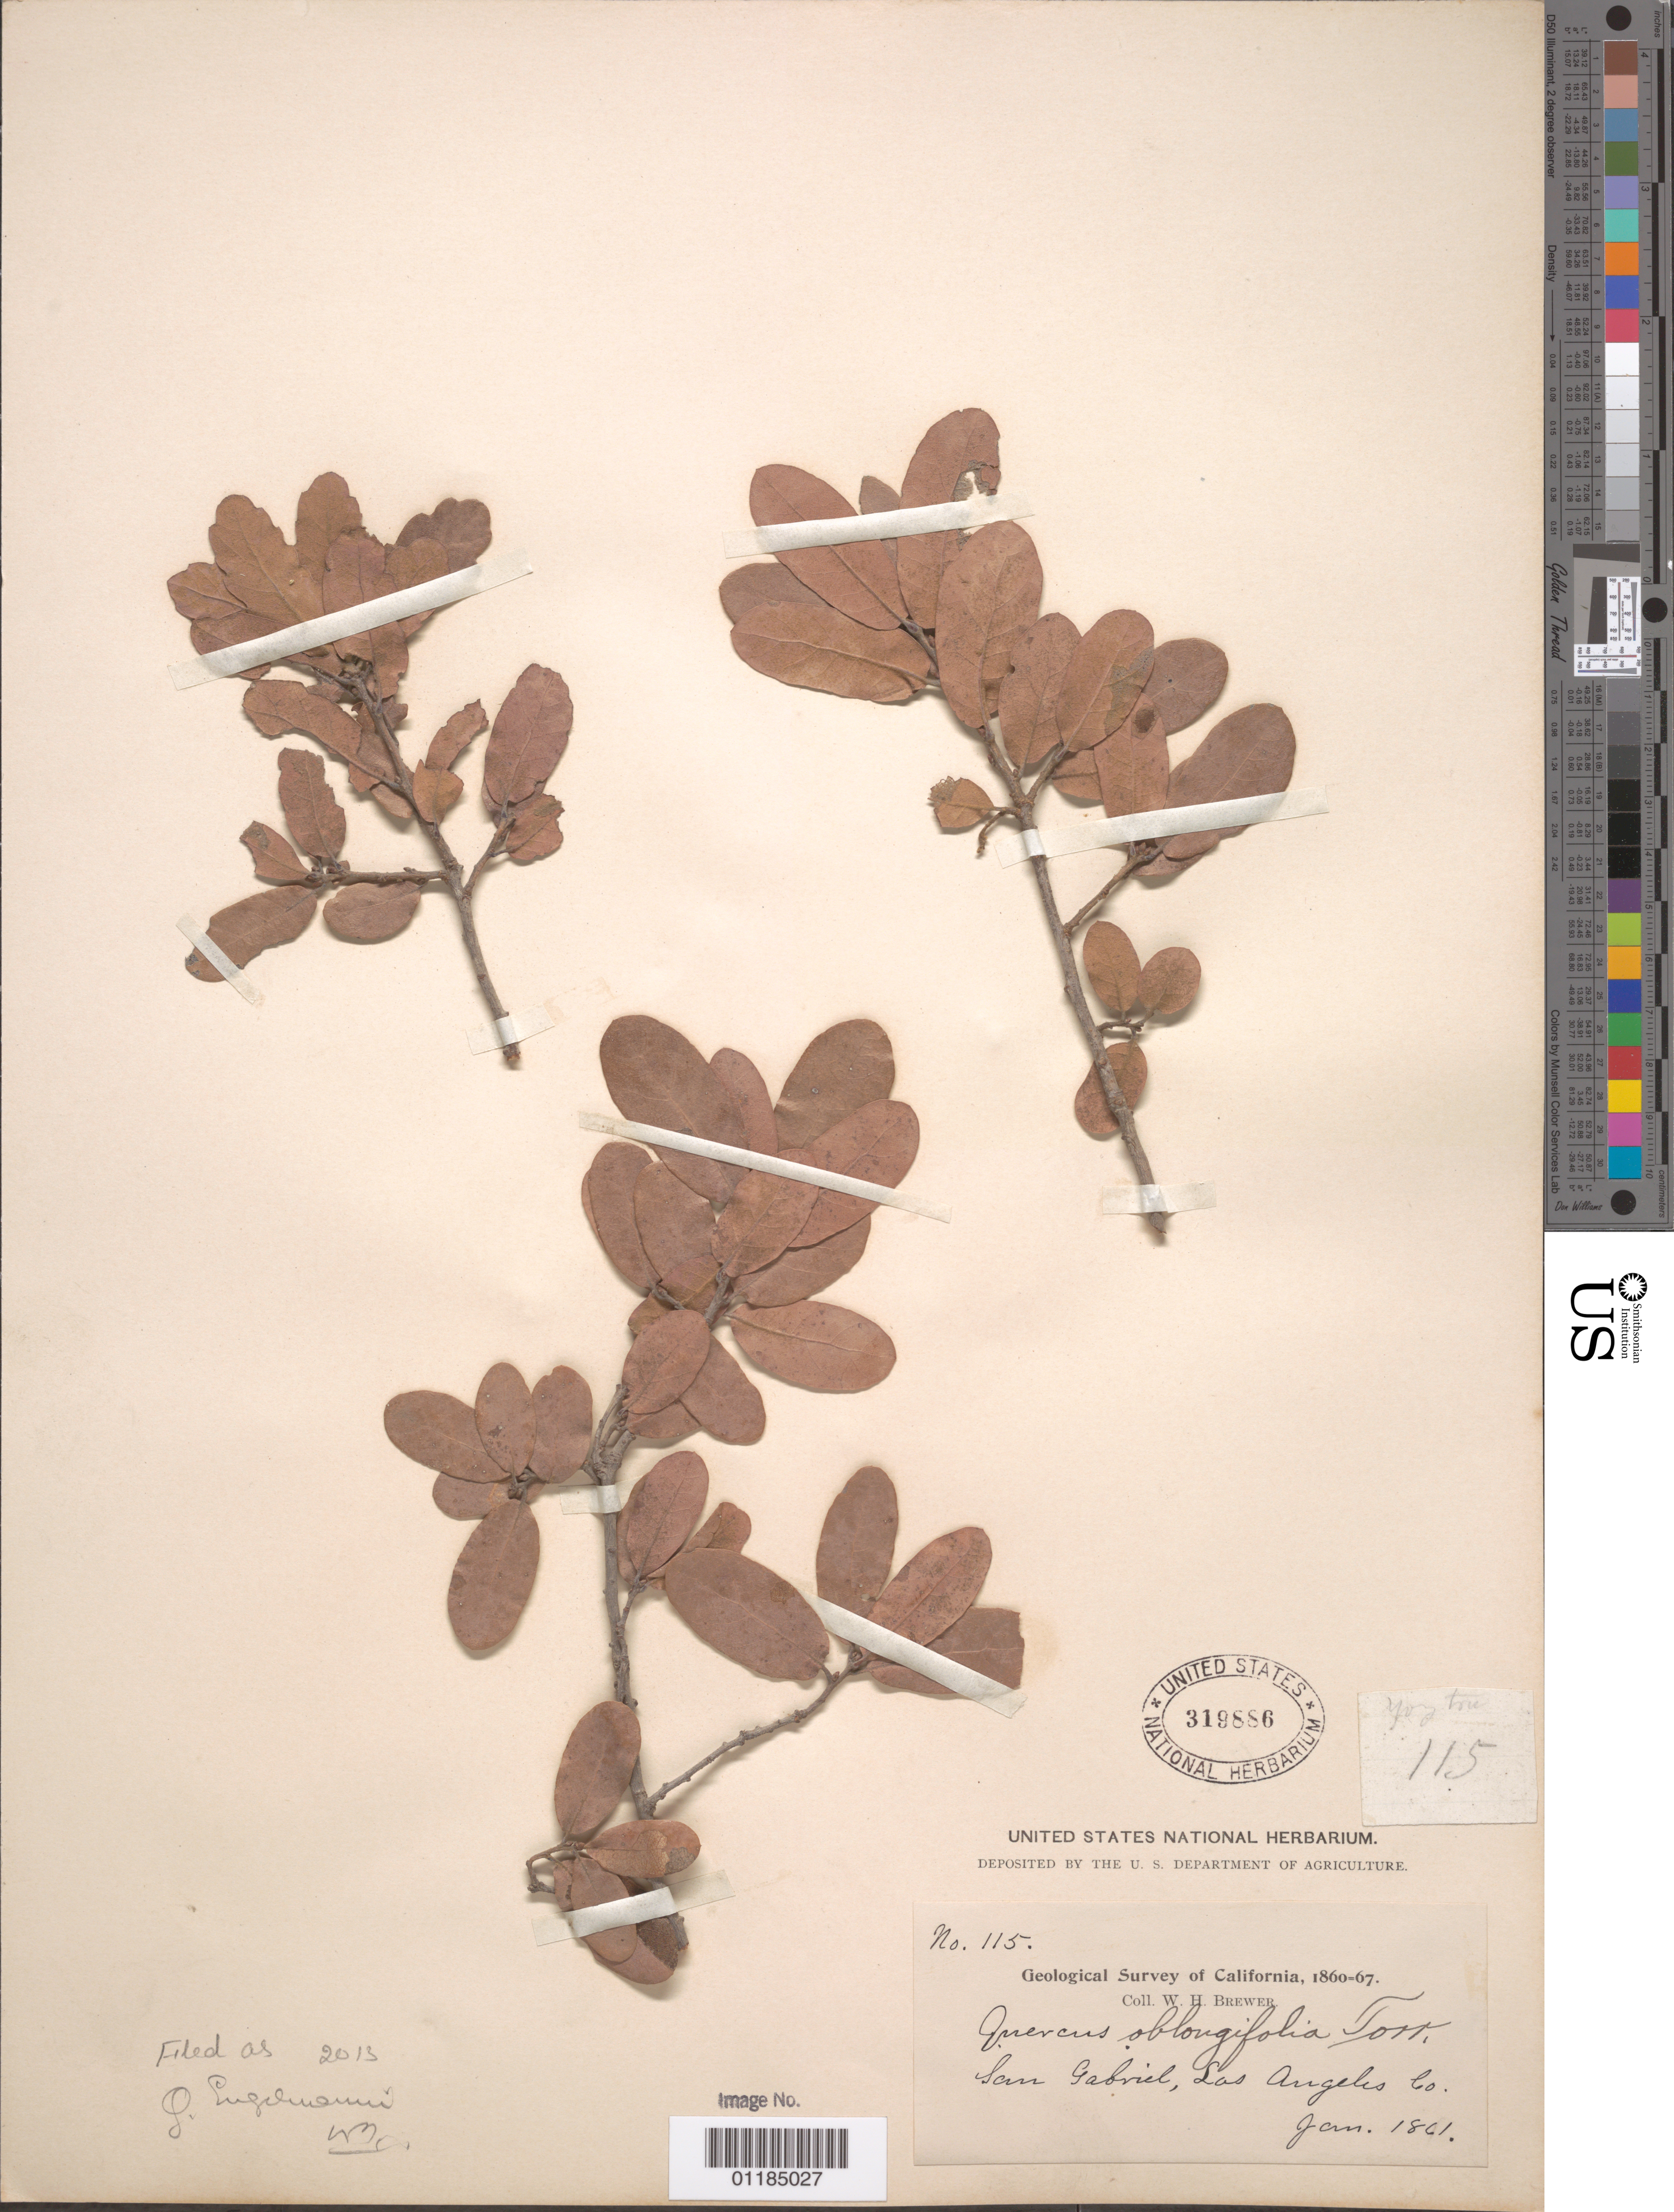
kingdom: Plantae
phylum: Tracheophyta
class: Magnoliopsida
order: Fagales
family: Fagaceae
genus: Quercus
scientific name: Quercus oblongifolia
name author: Torr.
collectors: W. H. Brewer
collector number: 115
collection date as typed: Jan 1861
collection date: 1861-01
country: United States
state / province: California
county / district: Los Angeles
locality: San Gabriel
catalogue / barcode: US 319886